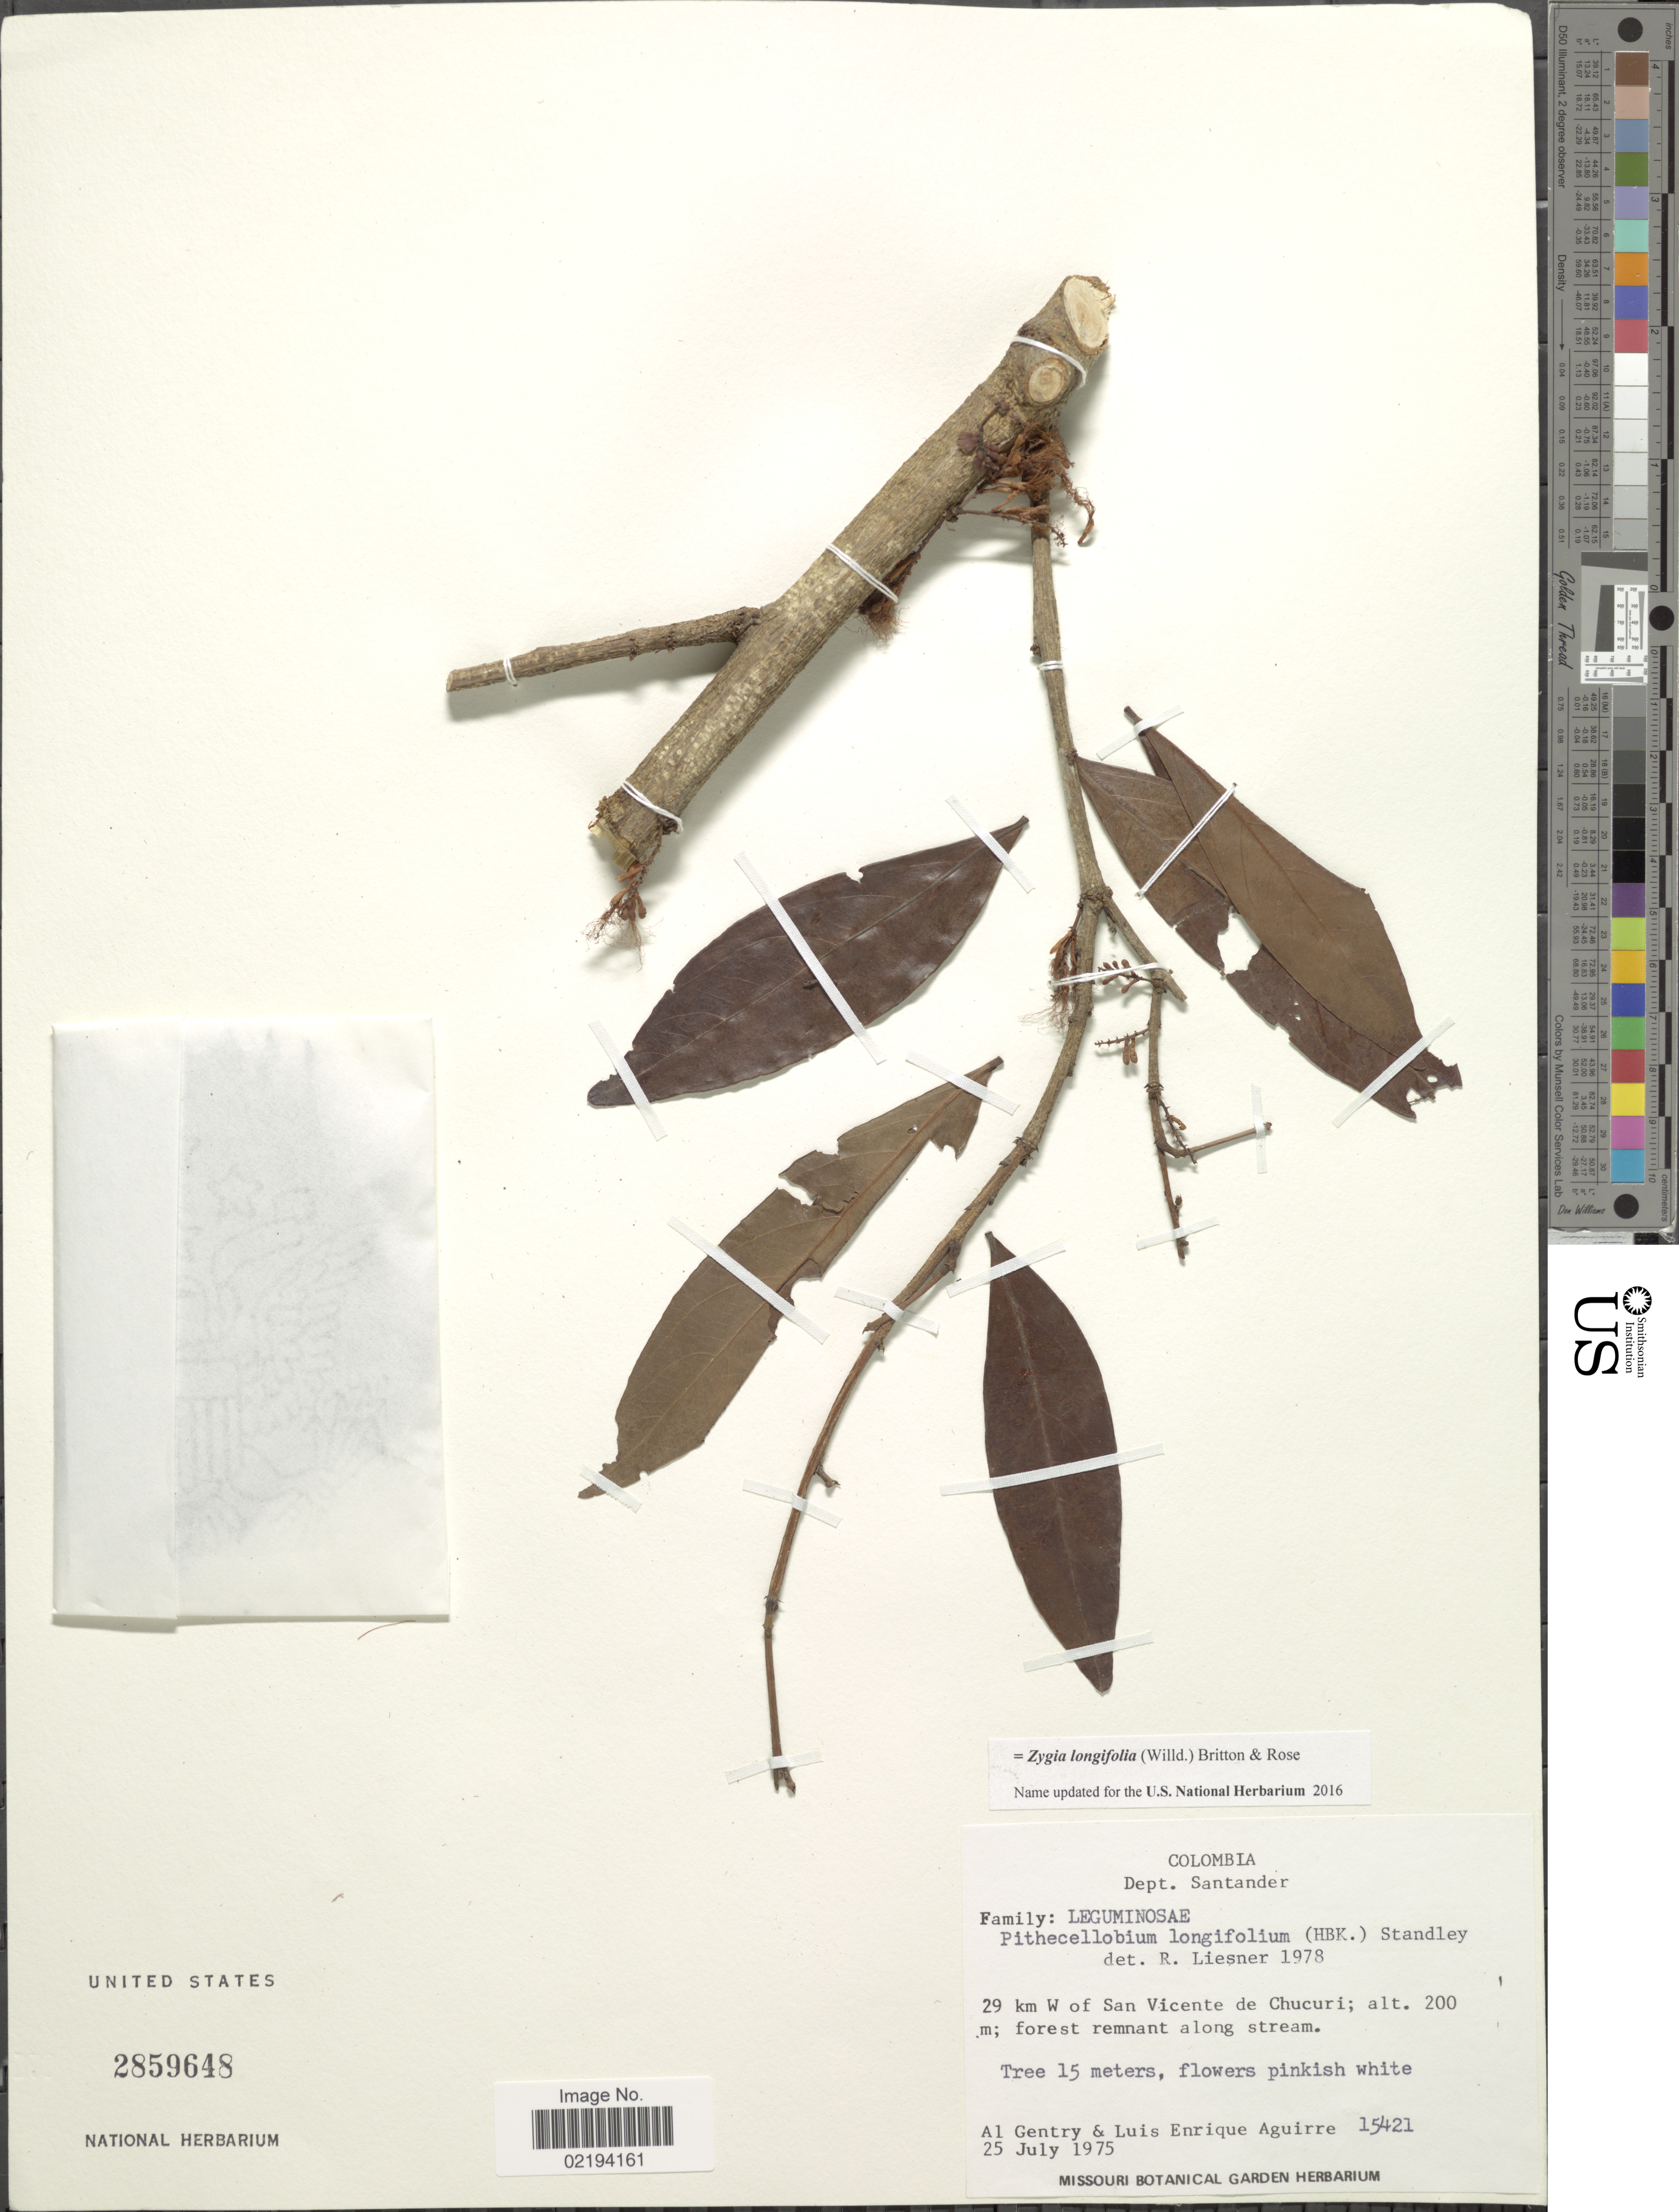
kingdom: Plantae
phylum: Tracheophyta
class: Magnoliopsida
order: Fabales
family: Fabaceae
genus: Zygia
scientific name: Zygia longifolia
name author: (Willd.) Britton & Rose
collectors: A. H. Gentry & L. Aguirre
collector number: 15421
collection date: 1975-07-25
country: Colombia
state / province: Santander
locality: Dept. Santander, 29 km W of San Vicente de Chucuri; forest remnant along stream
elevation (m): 200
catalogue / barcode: US 2859648